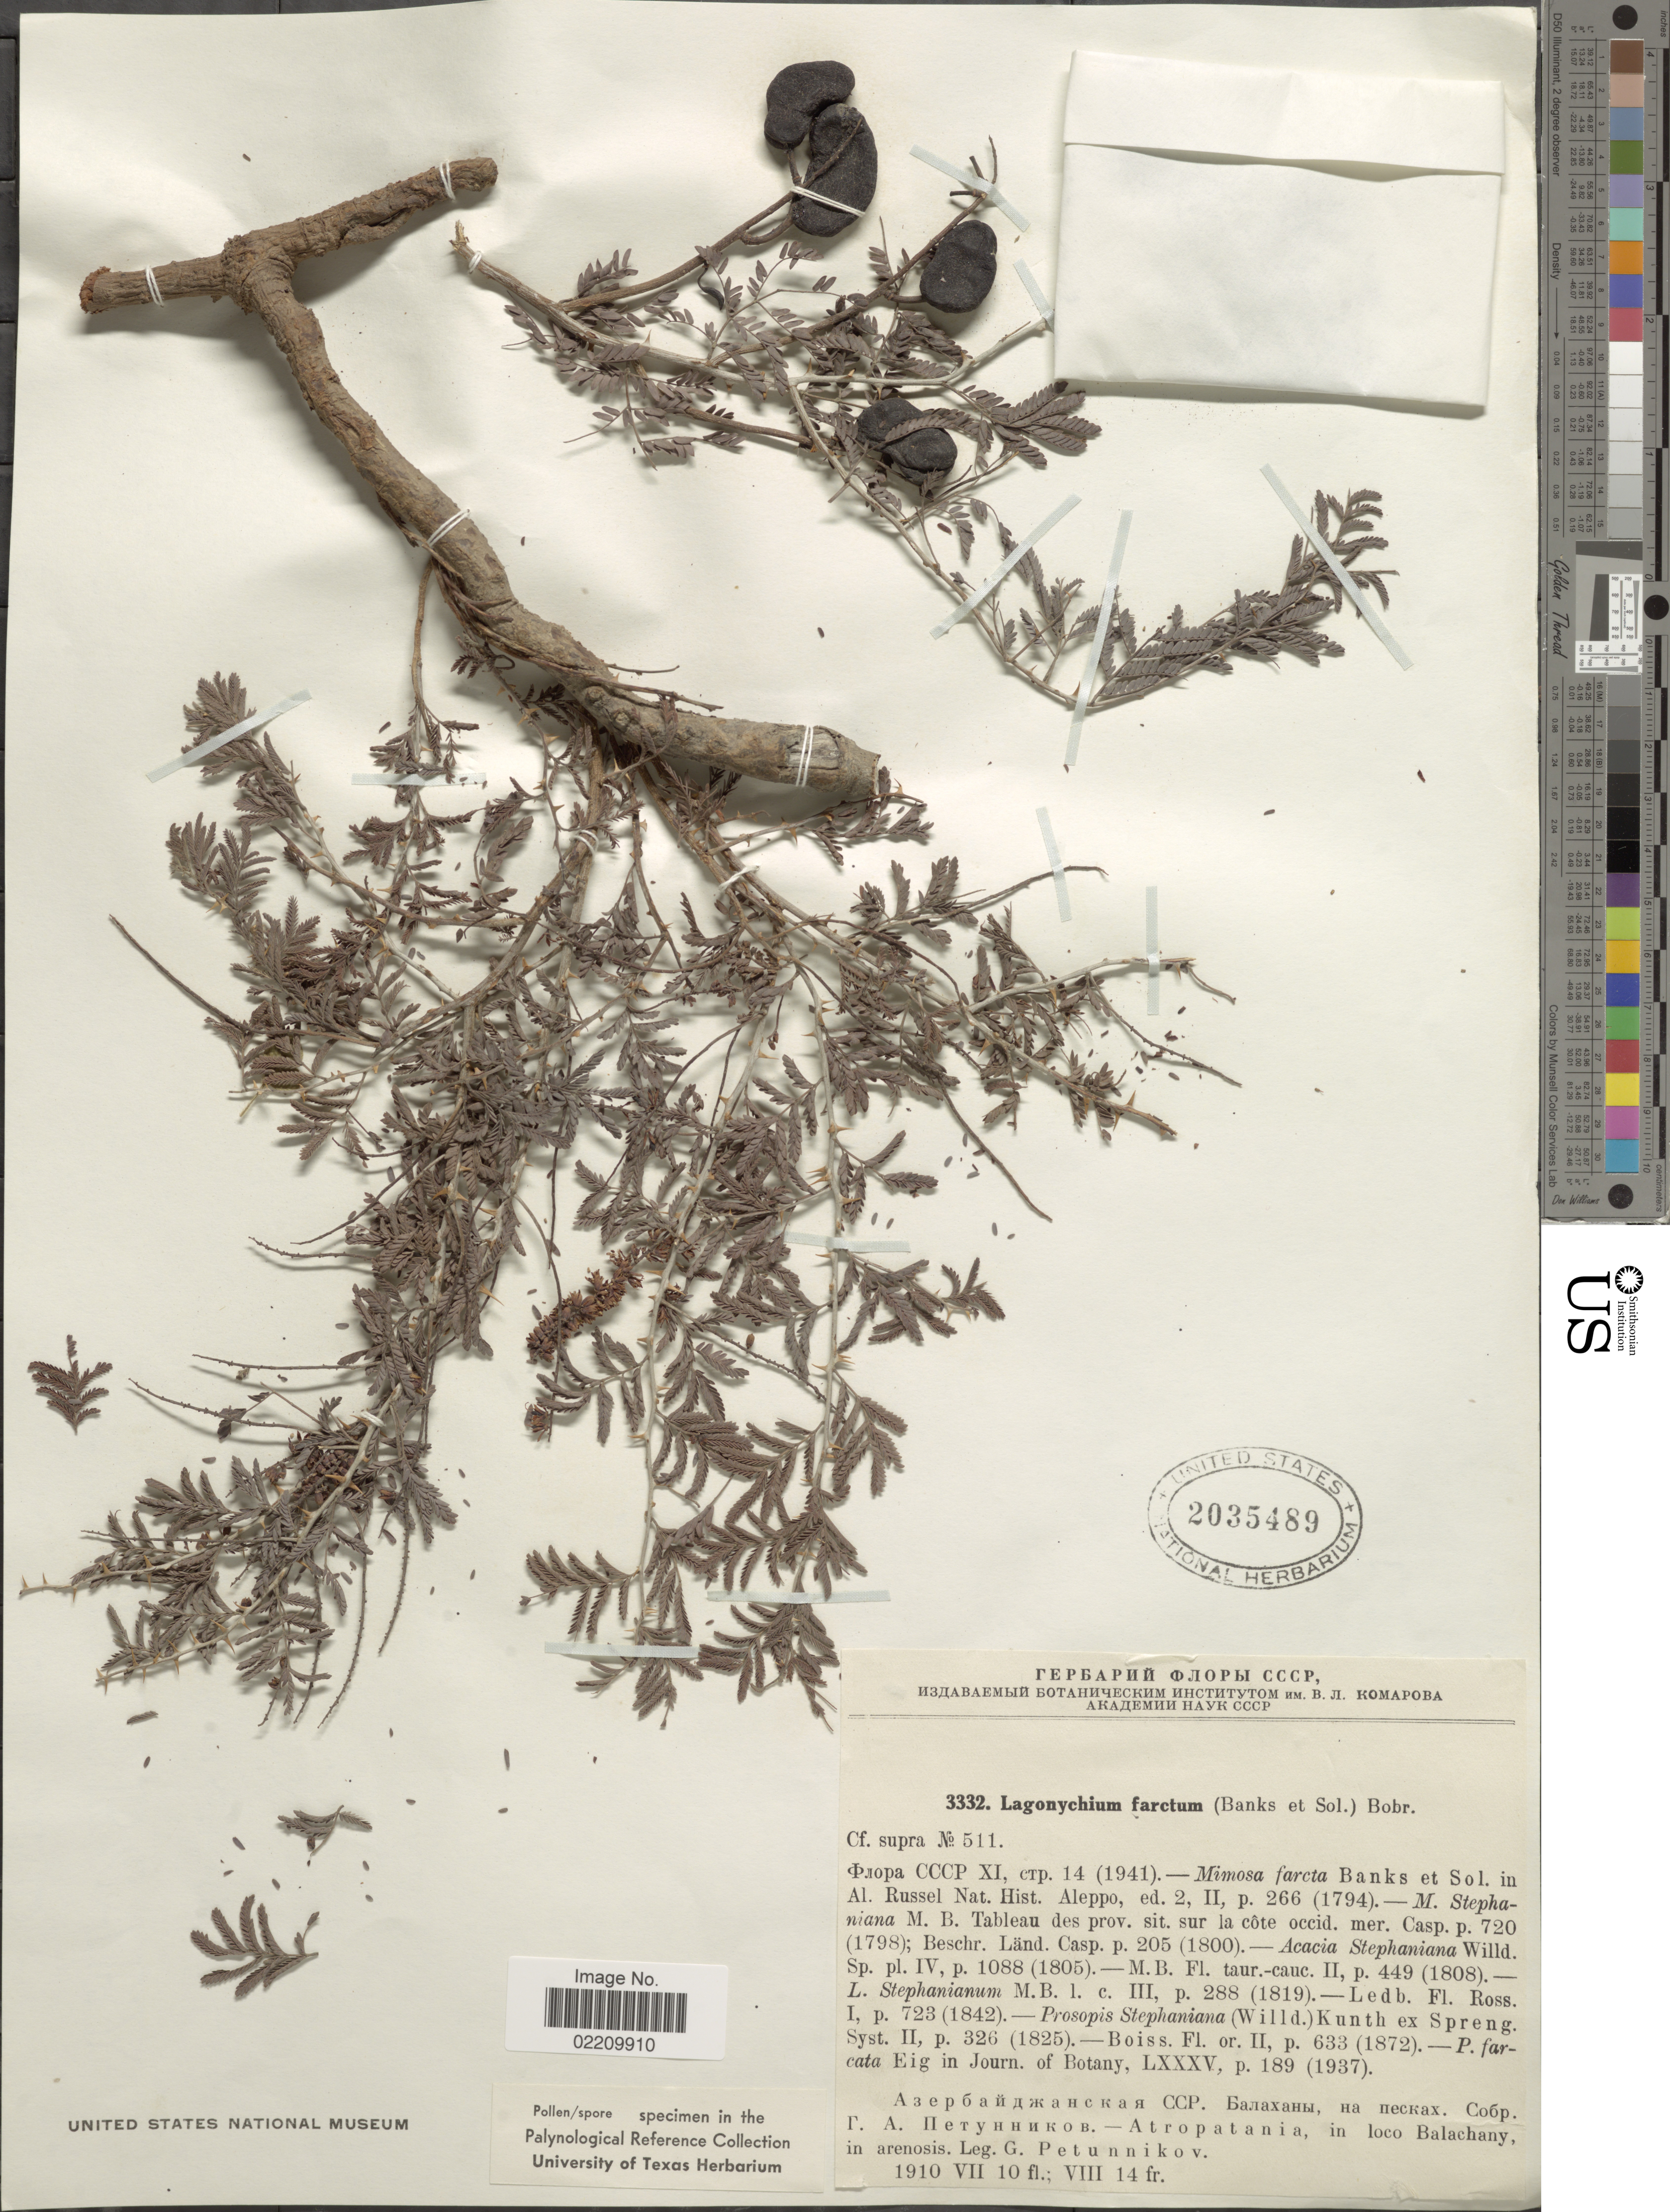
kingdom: Plantae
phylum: Tracheophyta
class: Magnoliopsida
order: Fabales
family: Fabaceae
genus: Prosopis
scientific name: Prosopis farcta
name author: (Banks & Sol.) J.F. Macbr.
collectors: G. Petunnikov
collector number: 3332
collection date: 1910-07-10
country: Azerbaijan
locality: Atropatania, loco Balachany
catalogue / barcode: US 2035489